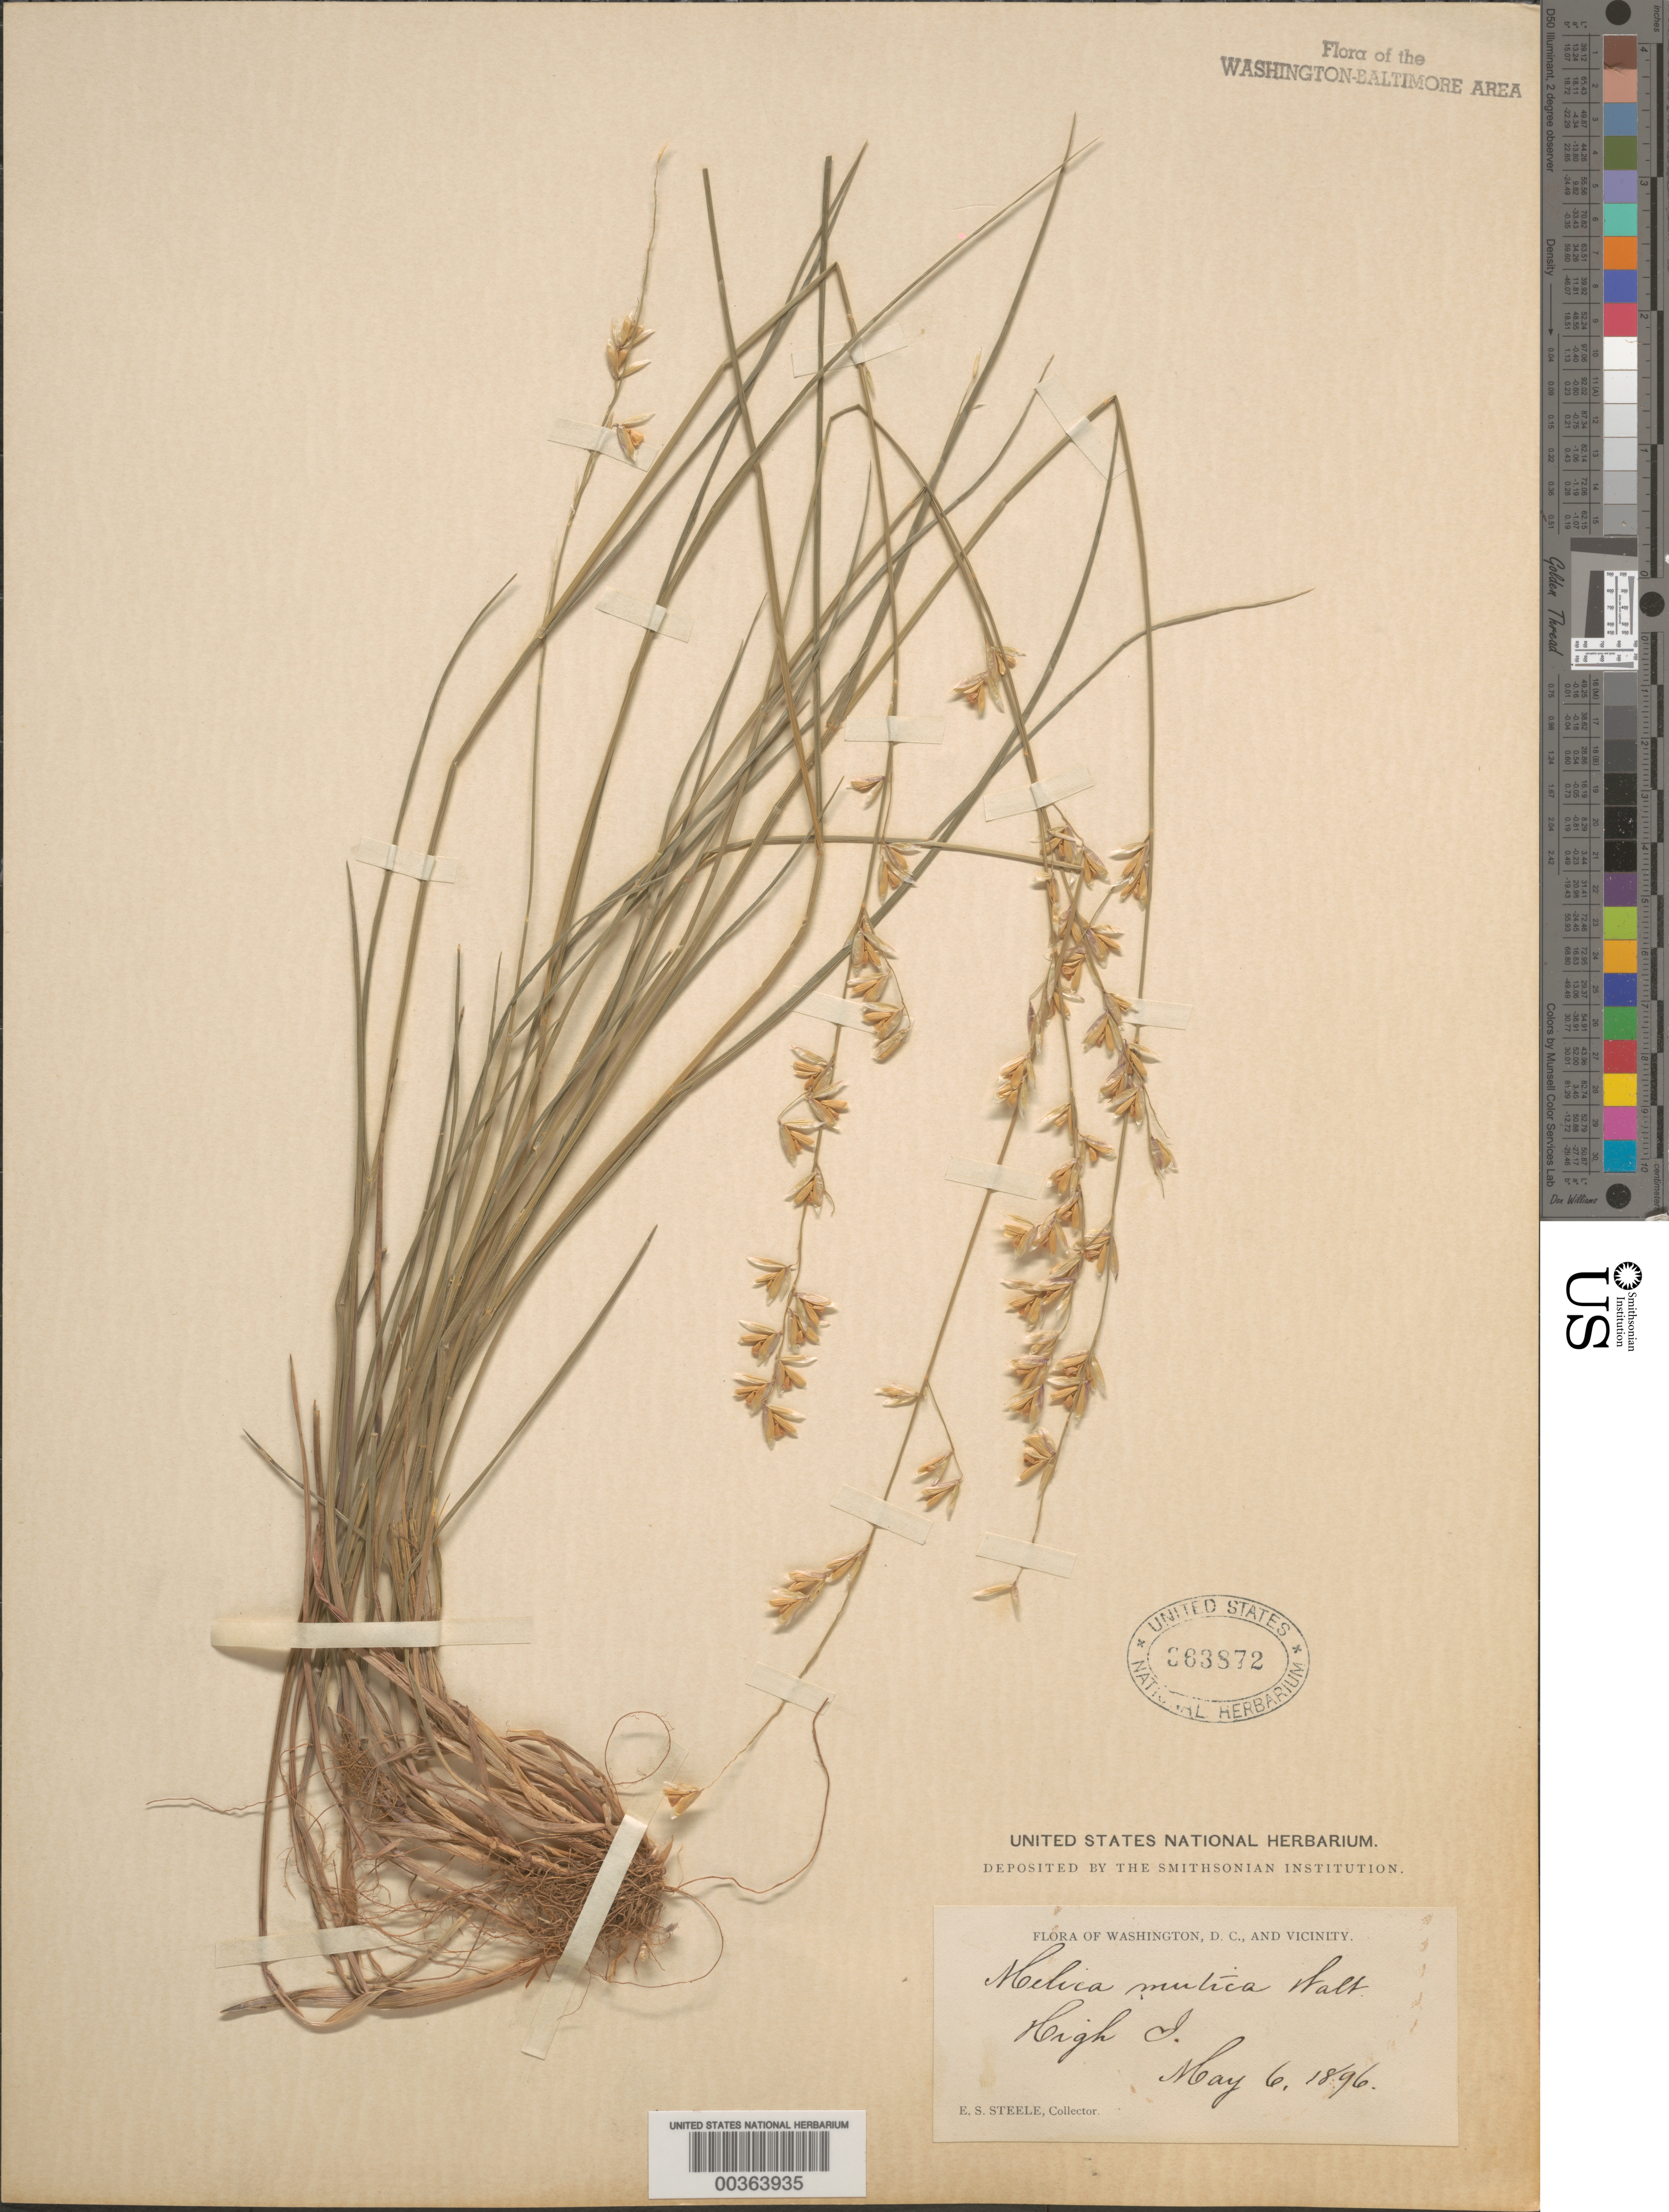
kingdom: Plantae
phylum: Tracheophyta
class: Liliopsida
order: Poales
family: Poaceae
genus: Melica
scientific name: Melica mutica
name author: Walter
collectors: E. Steele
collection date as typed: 06 May 1896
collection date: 1896-05-06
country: United States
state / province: Maryland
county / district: Montgomery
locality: High Island C. & O. Canal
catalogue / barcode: US 363872